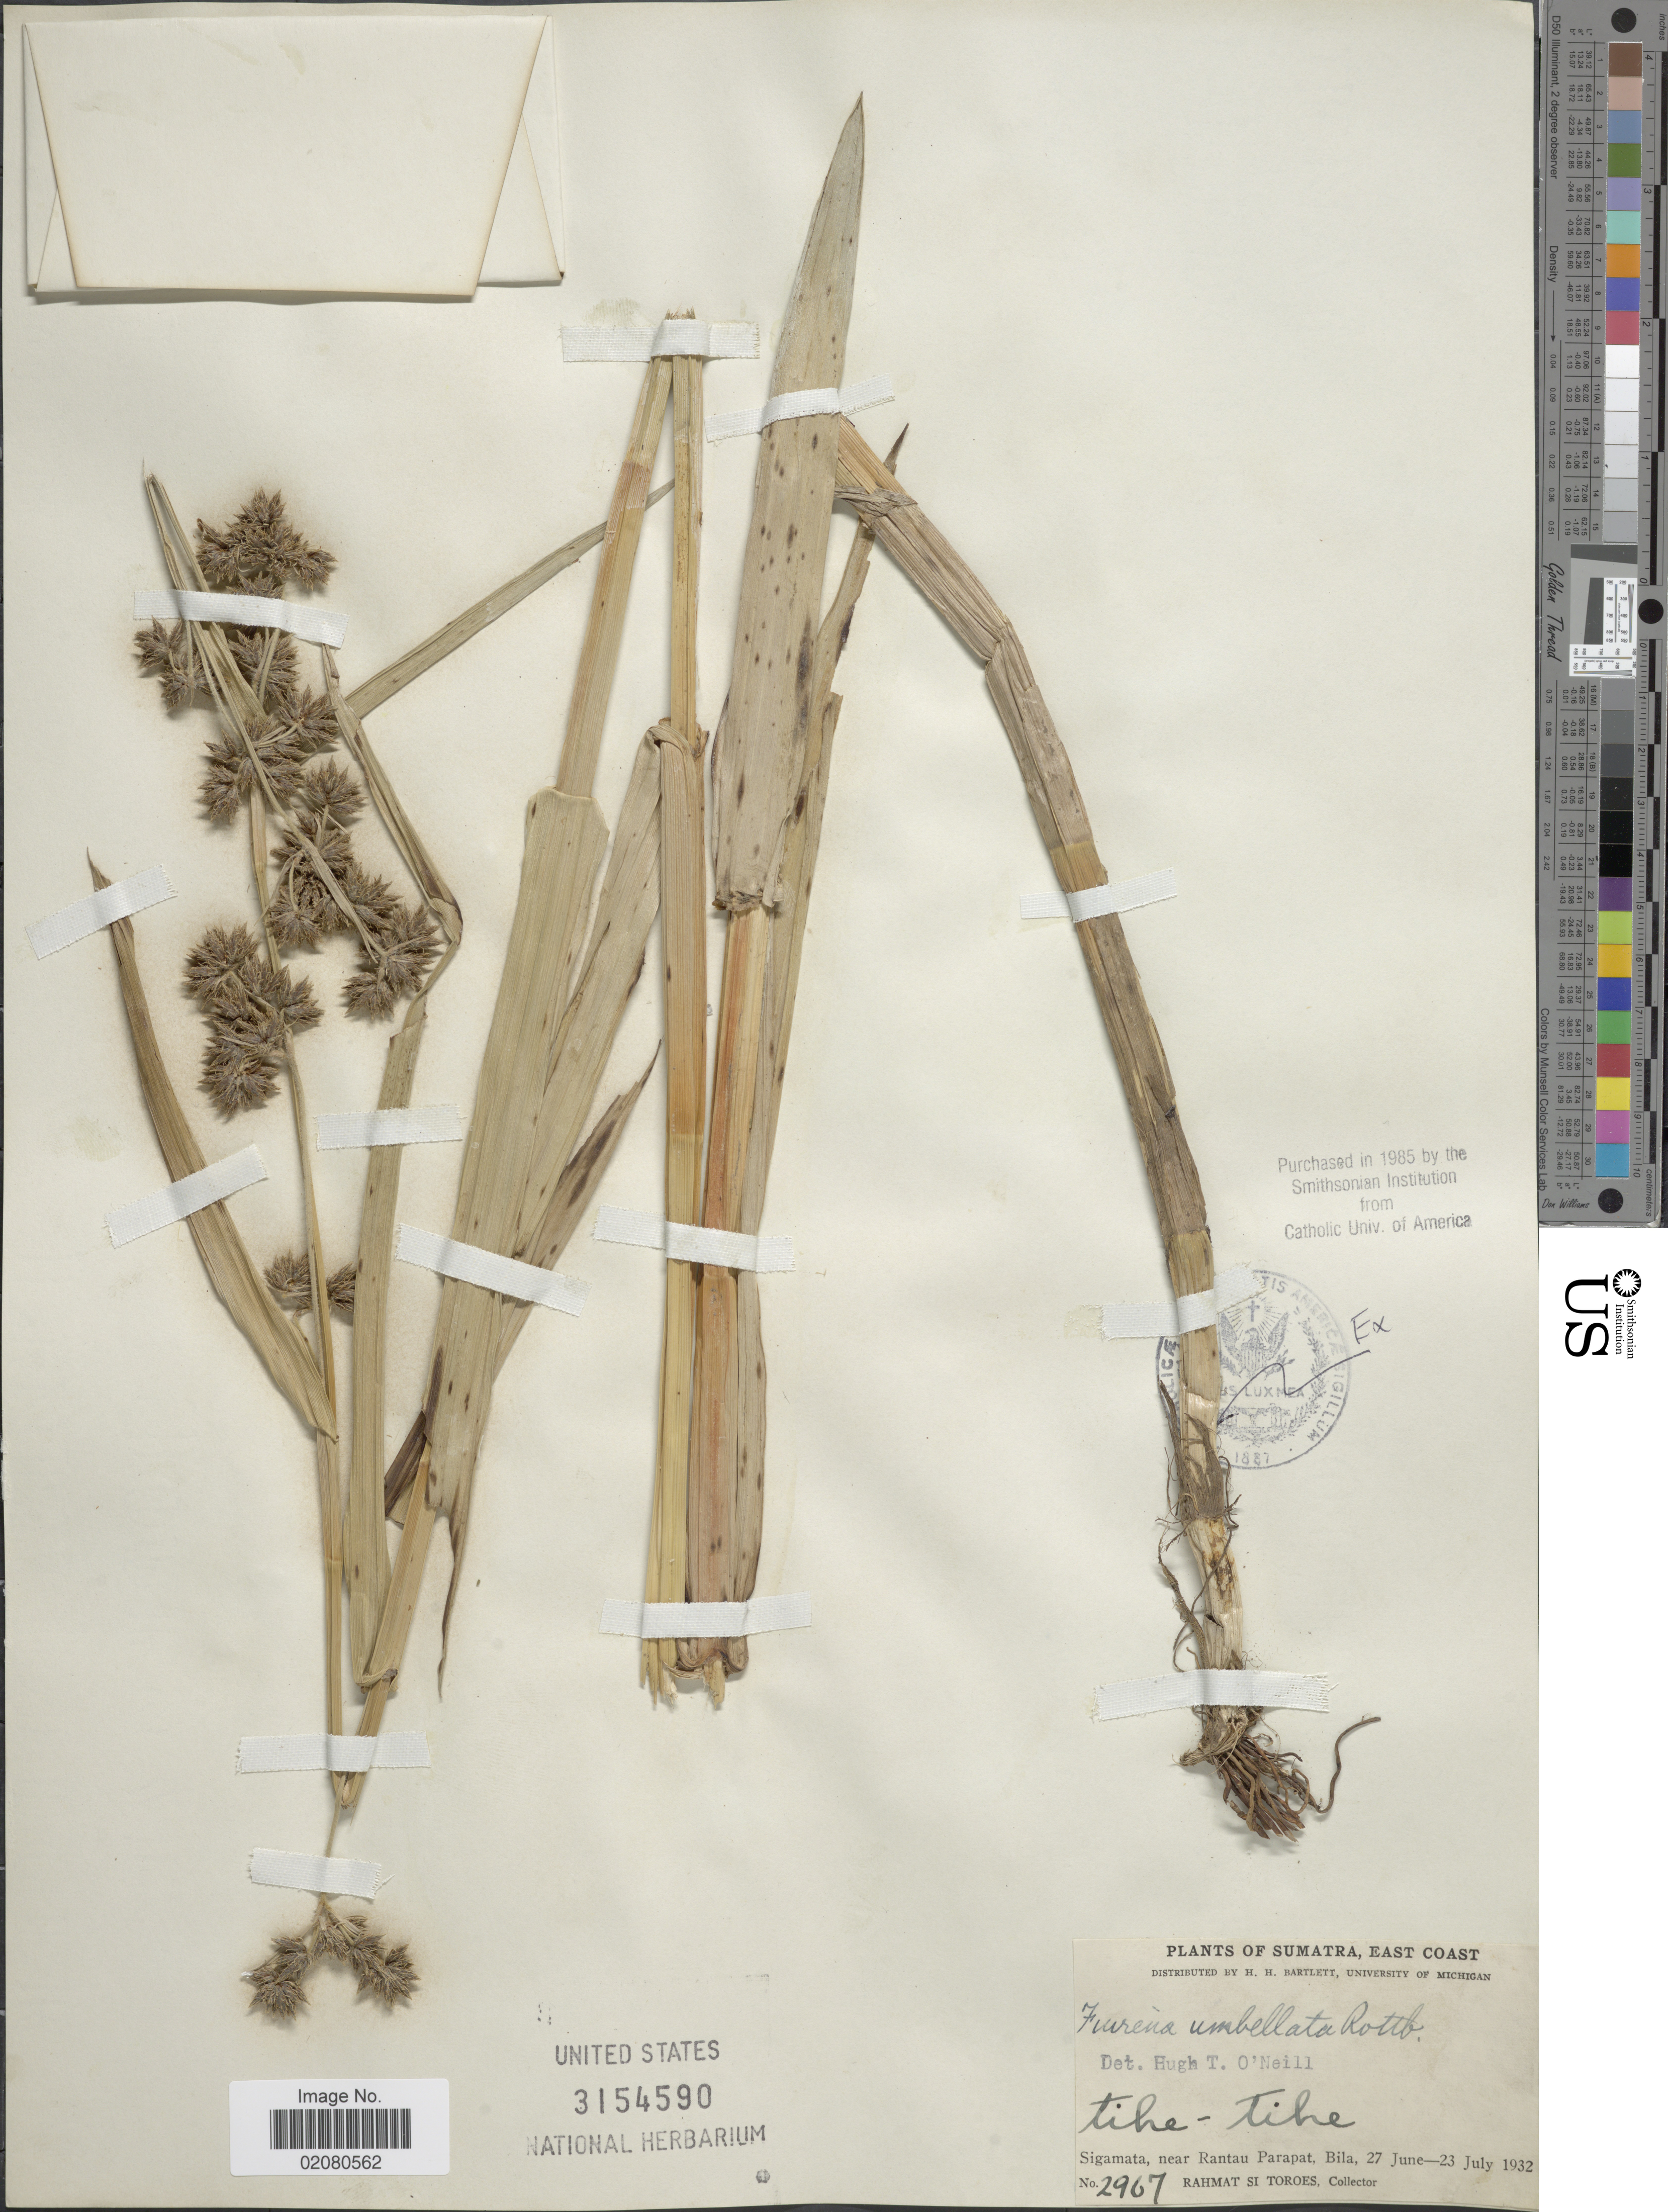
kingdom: Plantae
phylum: Tracheophyta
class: Liliopsida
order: Poales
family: Cyperaceae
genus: Fuirena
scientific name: Fuirena umbellata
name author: Rottb.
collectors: Rahmat Si Boeea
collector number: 2967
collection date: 1932-06-27/1932-07-23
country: Indonesia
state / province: Sumatra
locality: Sumatra, East Coast. Sigamata, near Rantau Parapat, Bila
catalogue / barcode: US 3154590